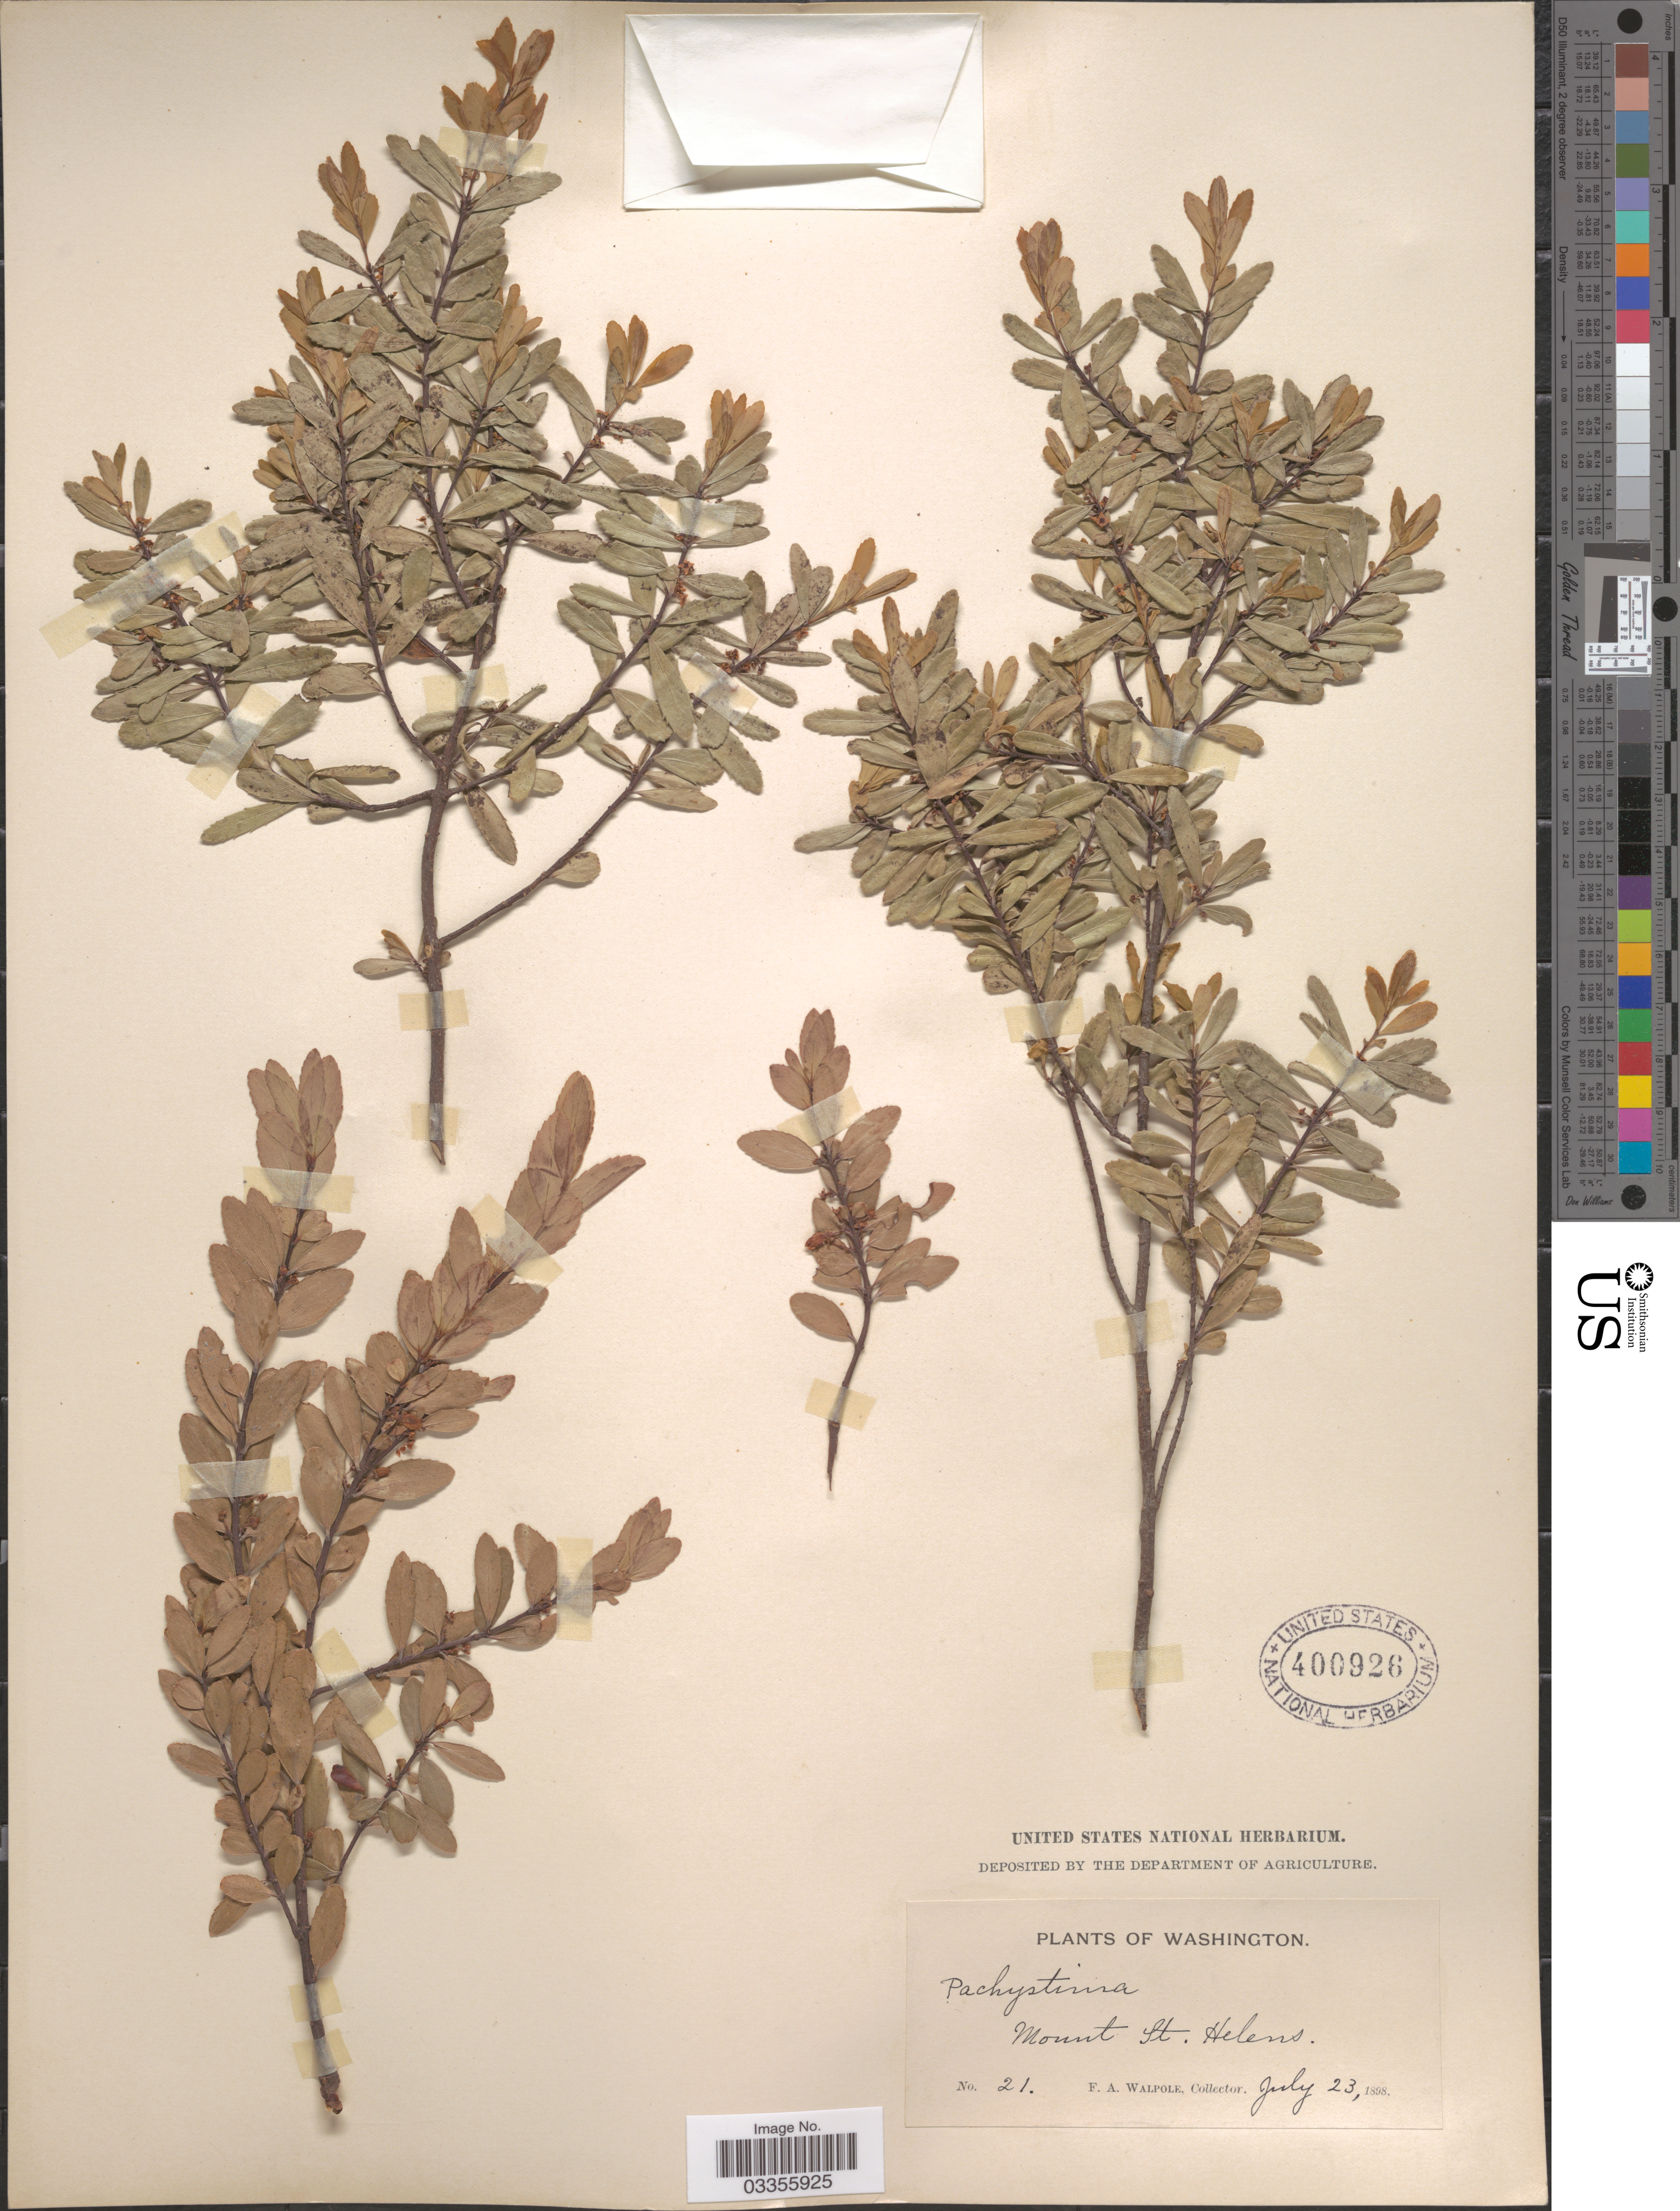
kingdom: Plantae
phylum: Tracheophyta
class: Magnoliopsida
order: Celastrales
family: Celastraceae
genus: Paxistima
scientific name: Paxistima myrsinites subsp. myrsinites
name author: (Pursh) Raf.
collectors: F. Walpole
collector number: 21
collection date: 1898-07-23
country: United States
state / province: Washington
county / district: Skamania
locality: Mount St. Helens.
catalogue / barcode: US 400926